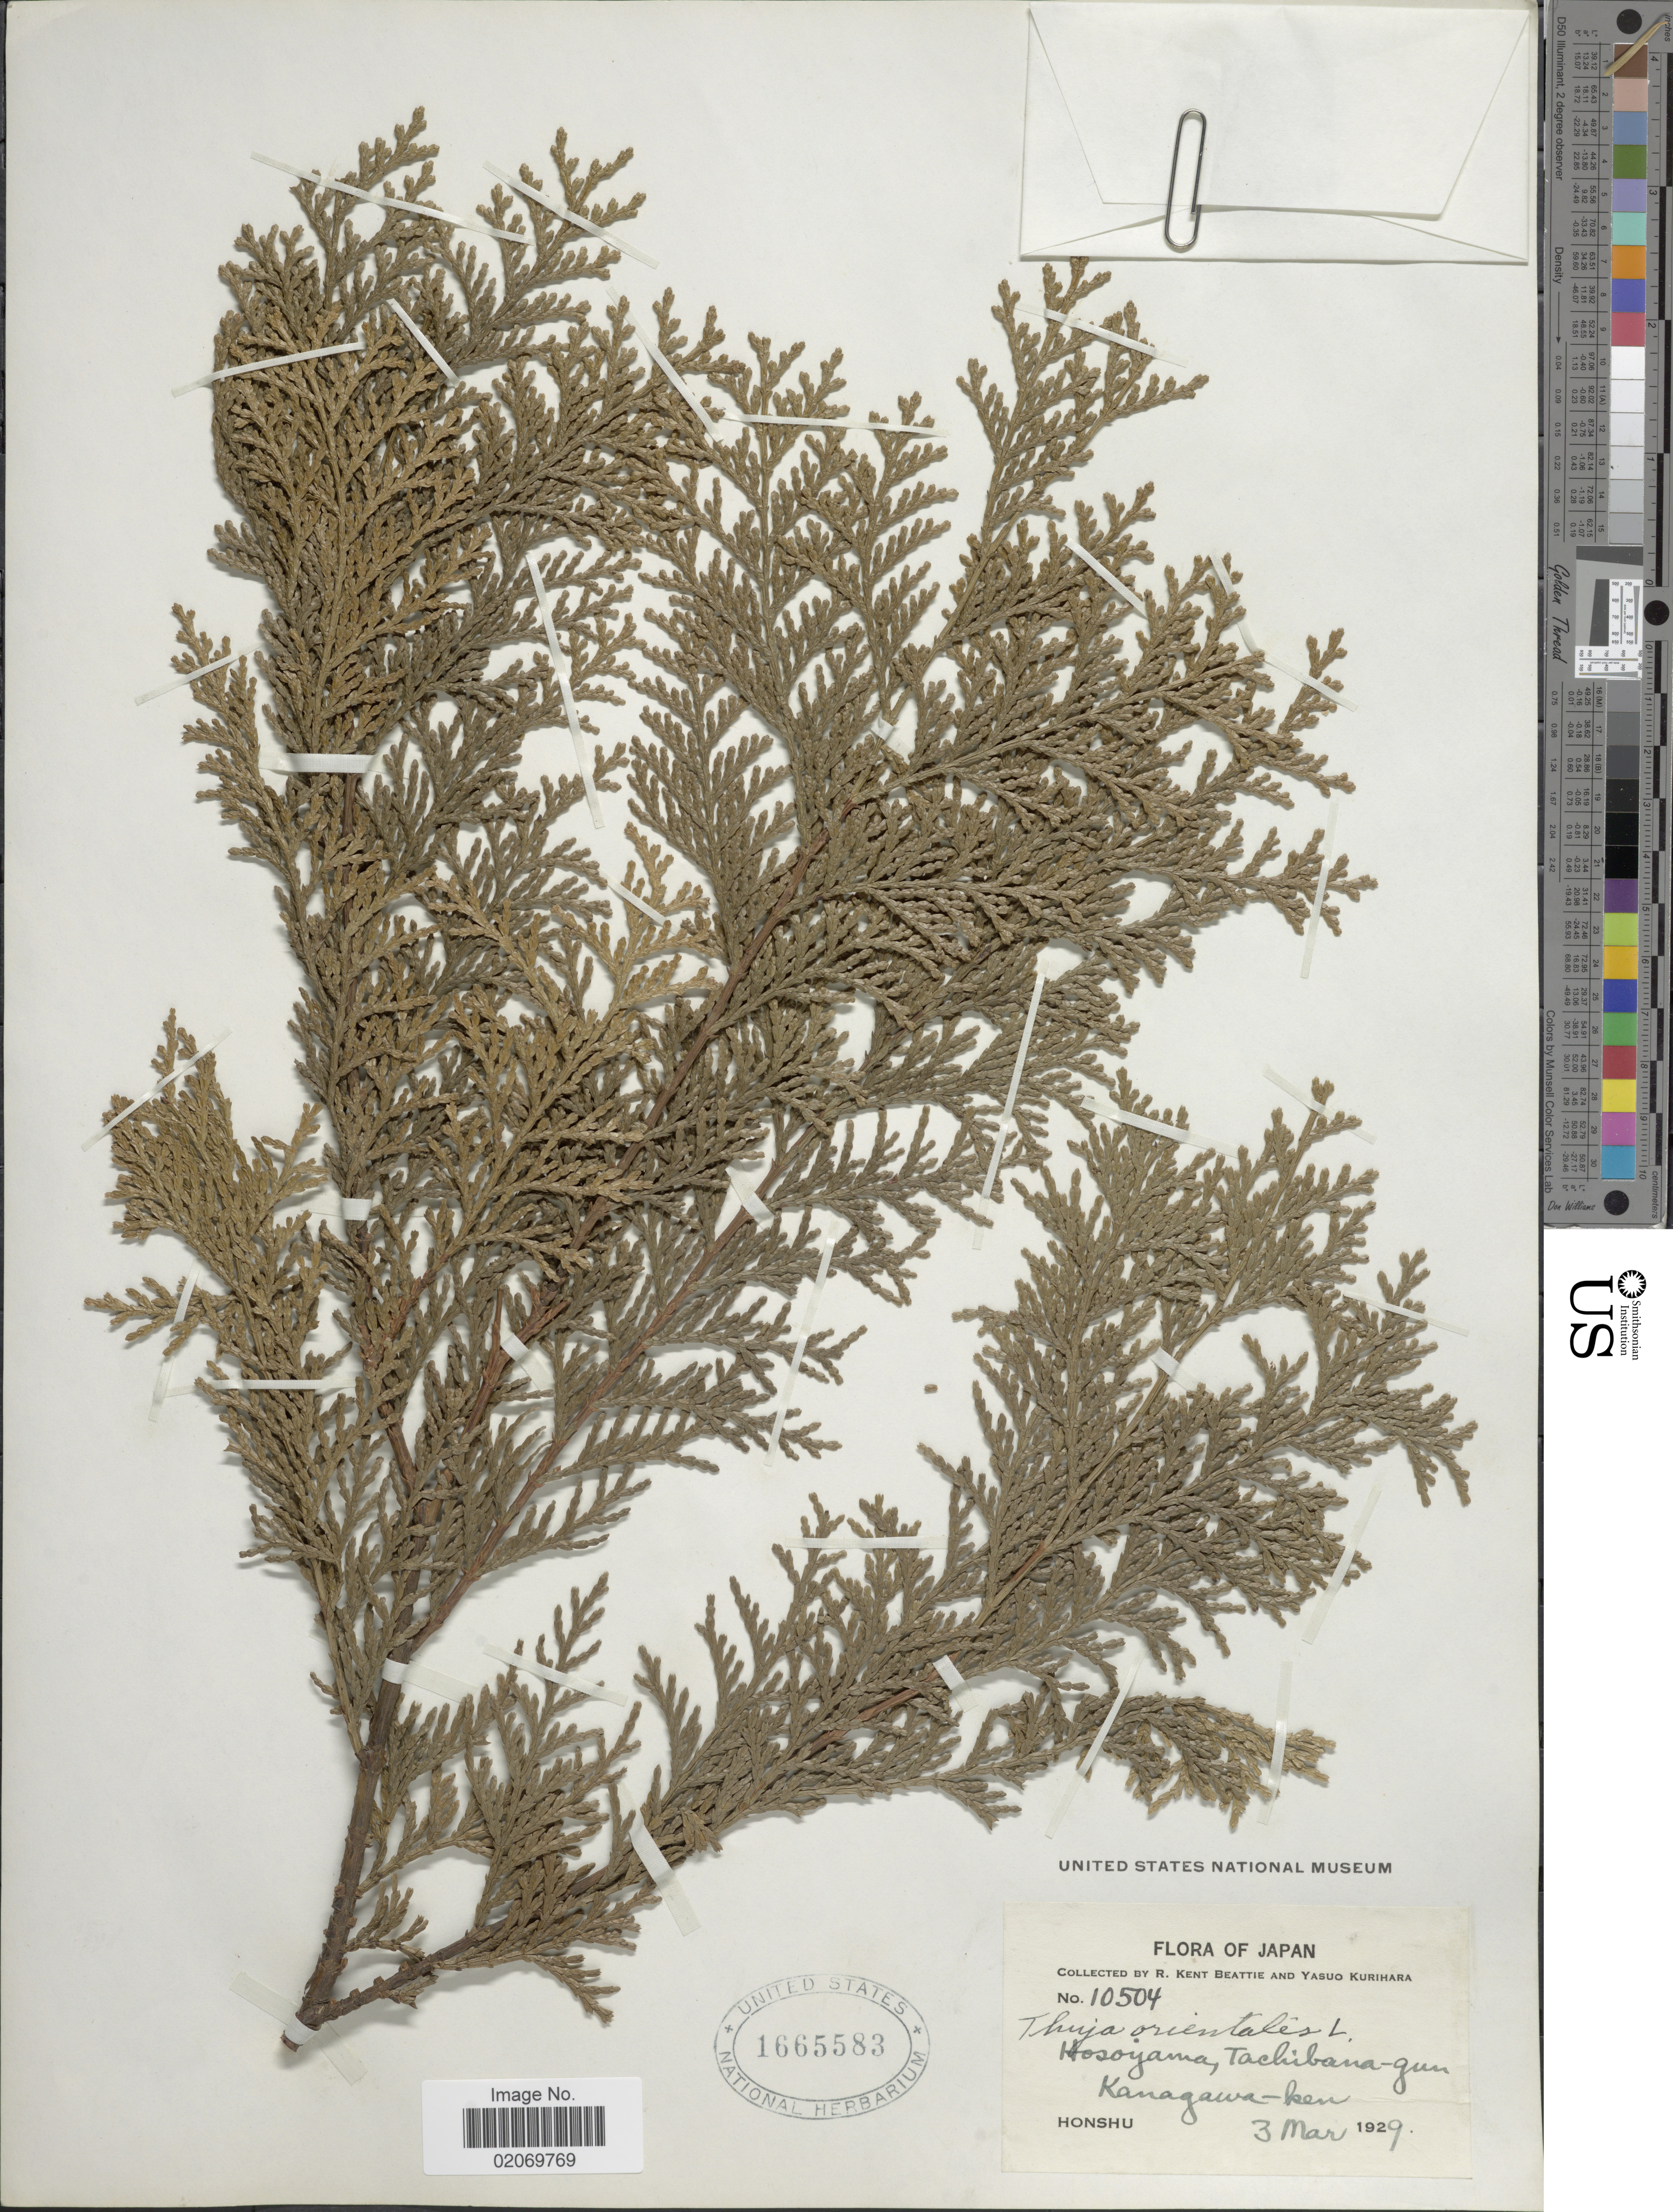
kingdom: Plantae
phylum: Tracheophyta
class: Pinopsida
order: Pinales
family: Cupressaceae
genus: Thuja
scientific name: Thuja orientalis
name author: L.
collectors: R. K. Beattie & Y. Kurihara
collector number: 10504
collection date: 1929-03-03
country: Japan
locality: Hosoyama, Tachibana-gun, Kanagawa-ken, Honshu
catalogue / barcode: US 1665583